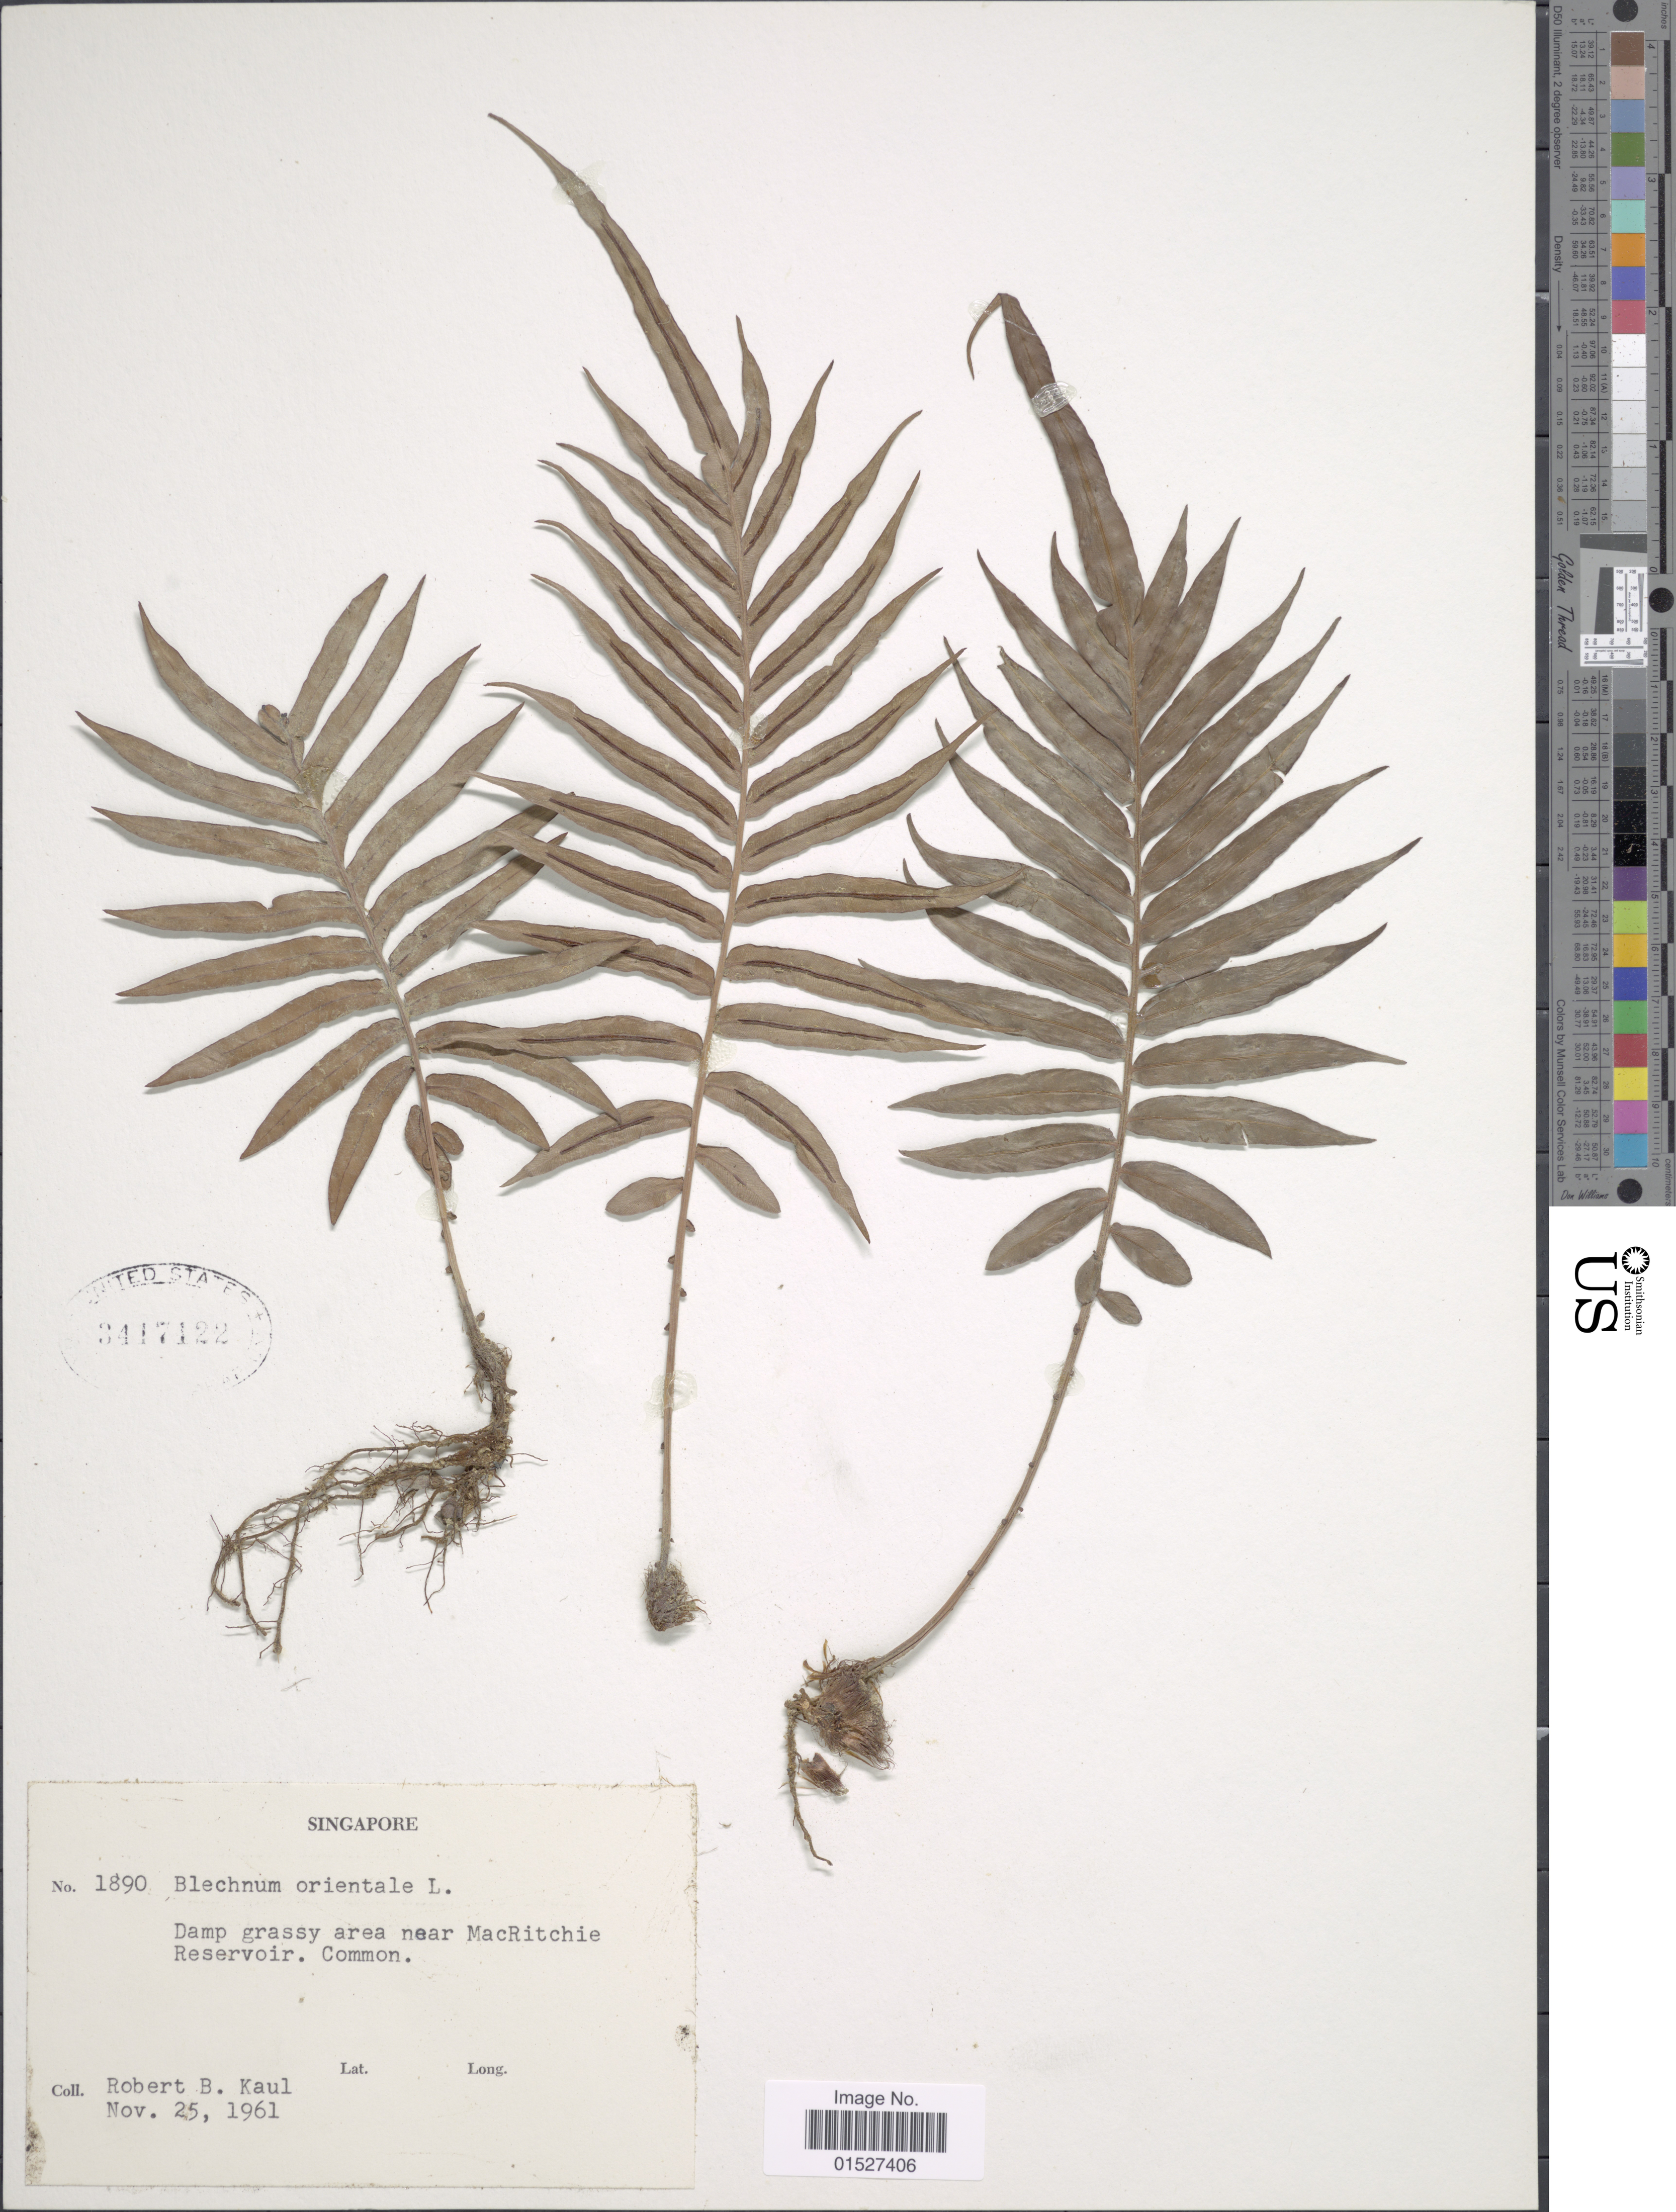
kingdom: Plantae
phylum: Tracheophyta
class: Polypodiopsida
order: Polypodiales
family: Blechnaceae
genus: Blechnum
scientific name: Blechnum orientale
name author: L.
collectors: R. Kaul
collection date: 1961-11-25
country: Singapore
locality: Damp grassy area near MacRitchie Reservoir.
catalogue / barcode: US 3417122